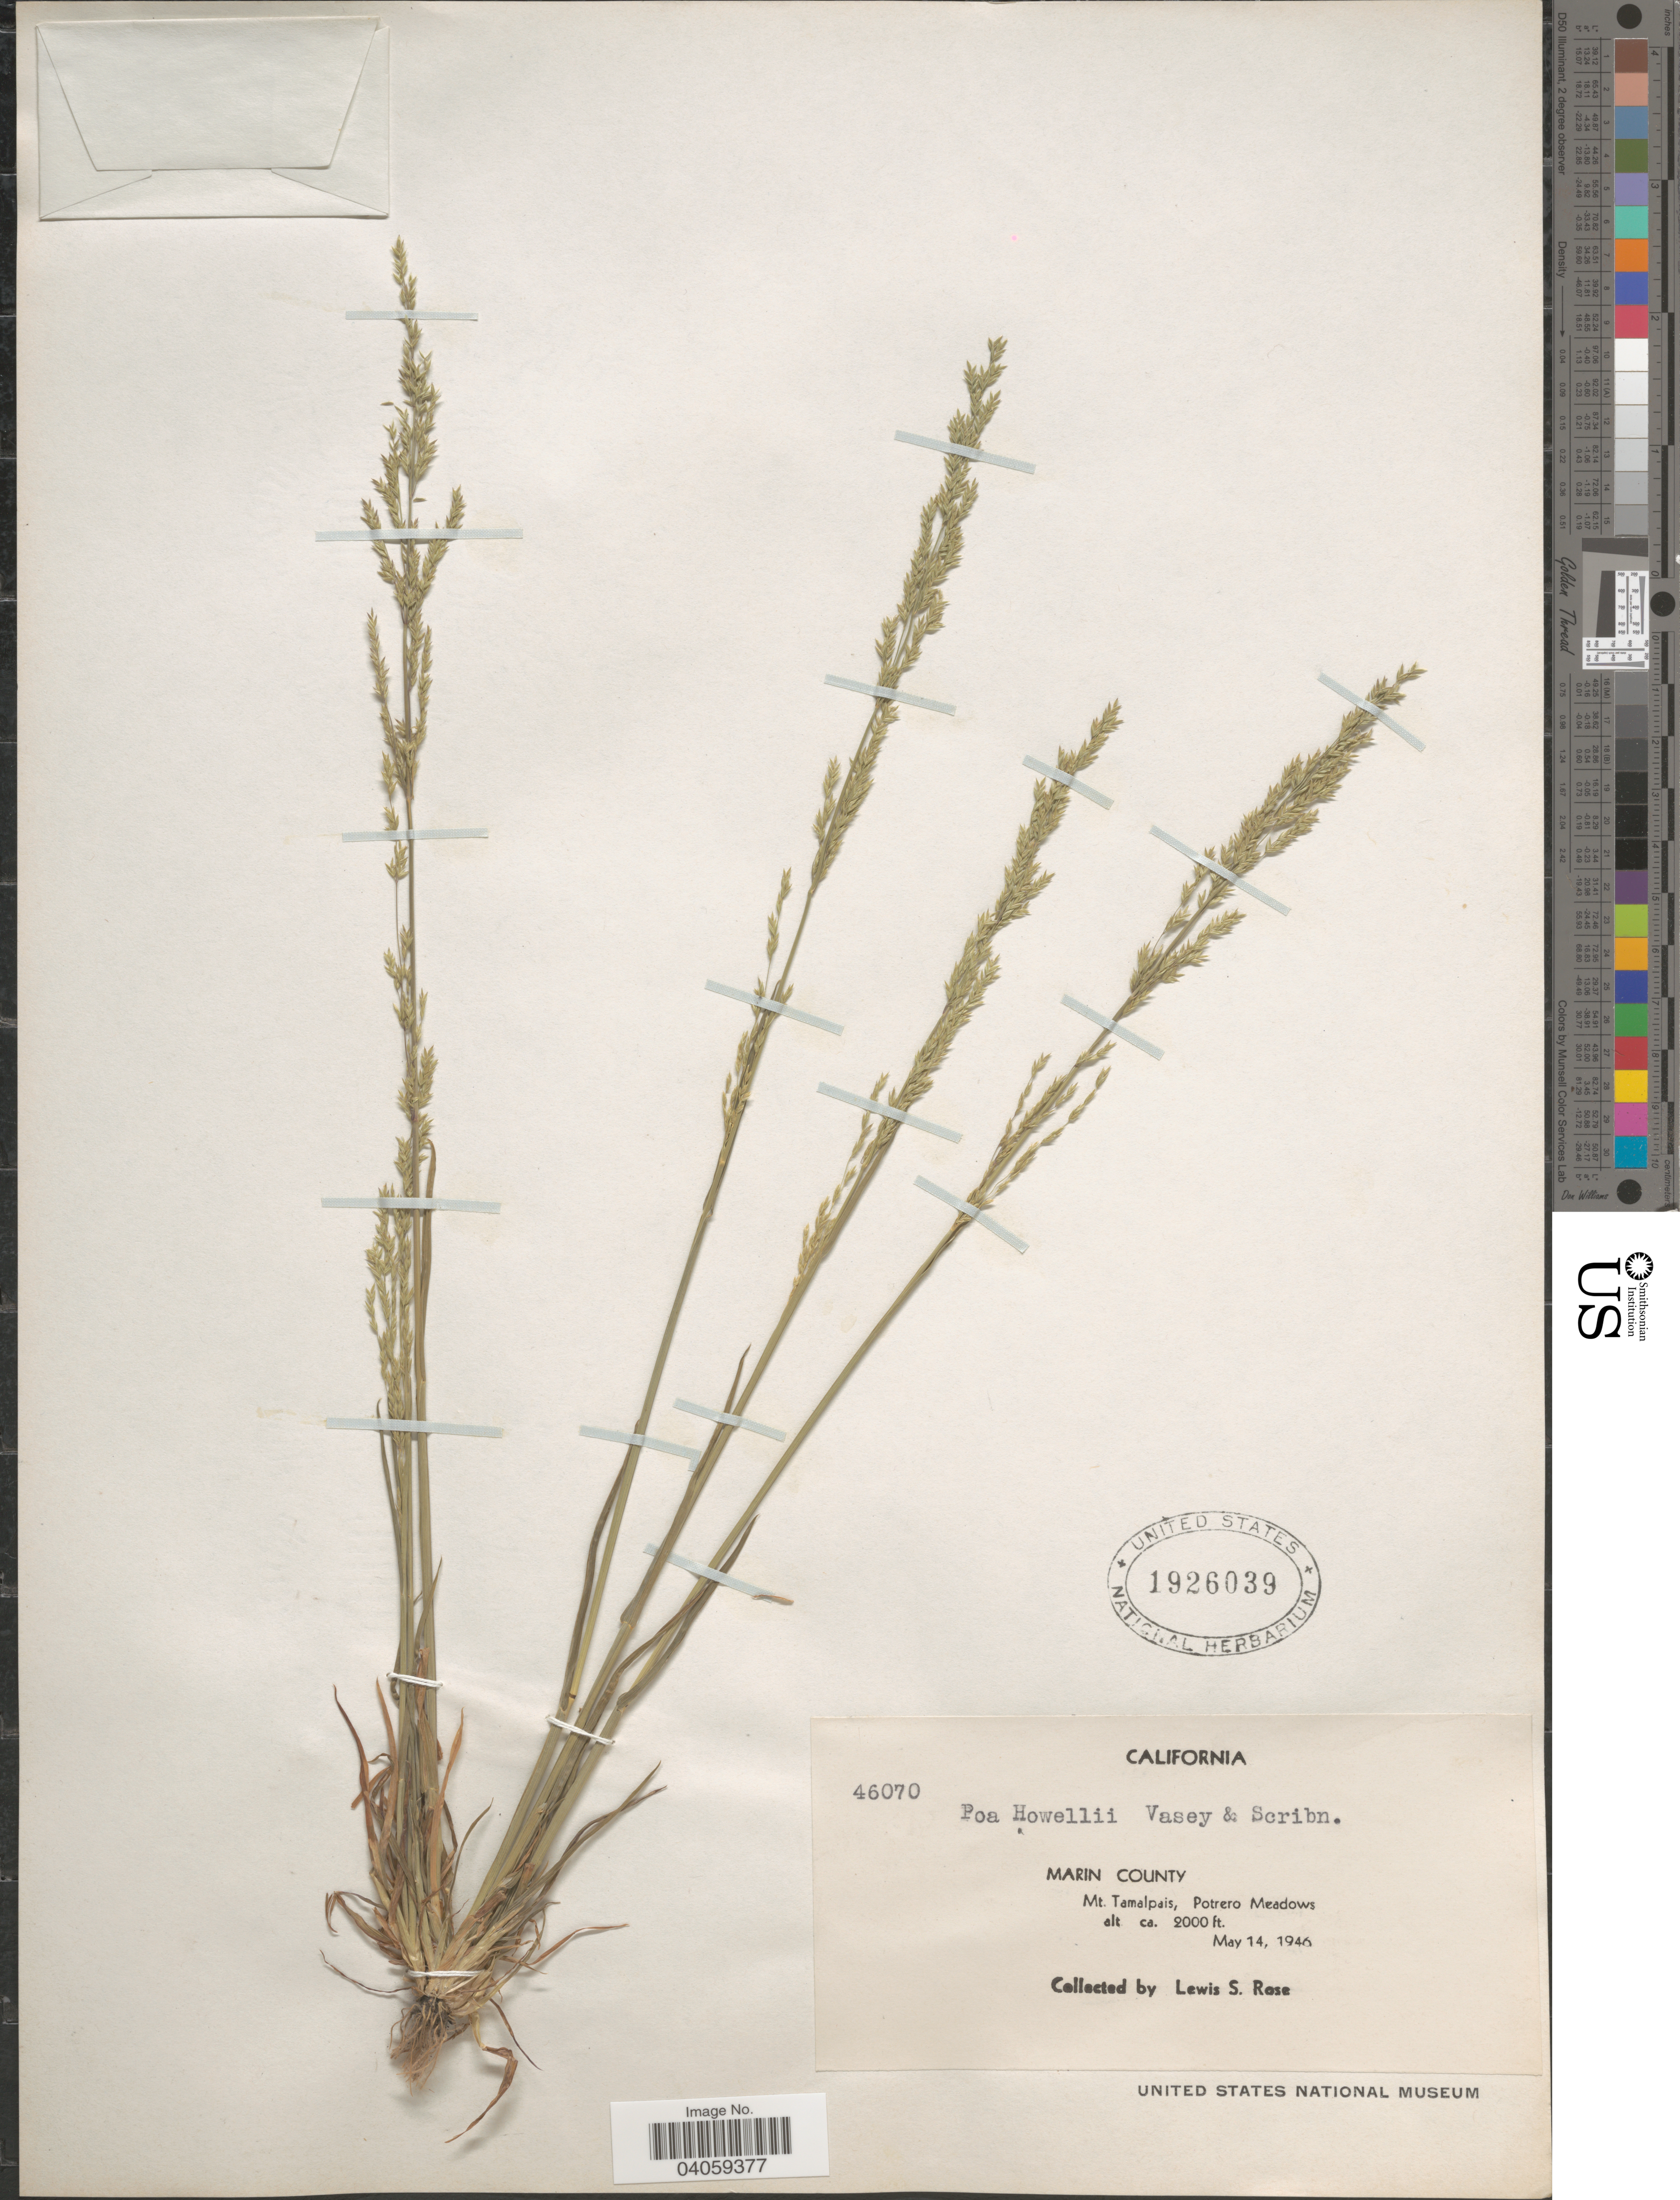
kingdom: Plantae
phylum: Tracheophyta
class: Liliopsida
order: Poales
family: Poaceae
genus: Poa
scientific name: Poa howellii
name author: Vasey & Scribn.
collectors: L. S. Rose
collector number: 46070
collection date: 1946-05-14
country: United States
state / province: California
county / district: Marin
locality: Marin County. Mt. Tamalpais, Potrero Meadows.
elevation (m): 610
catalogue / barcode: US 1926039